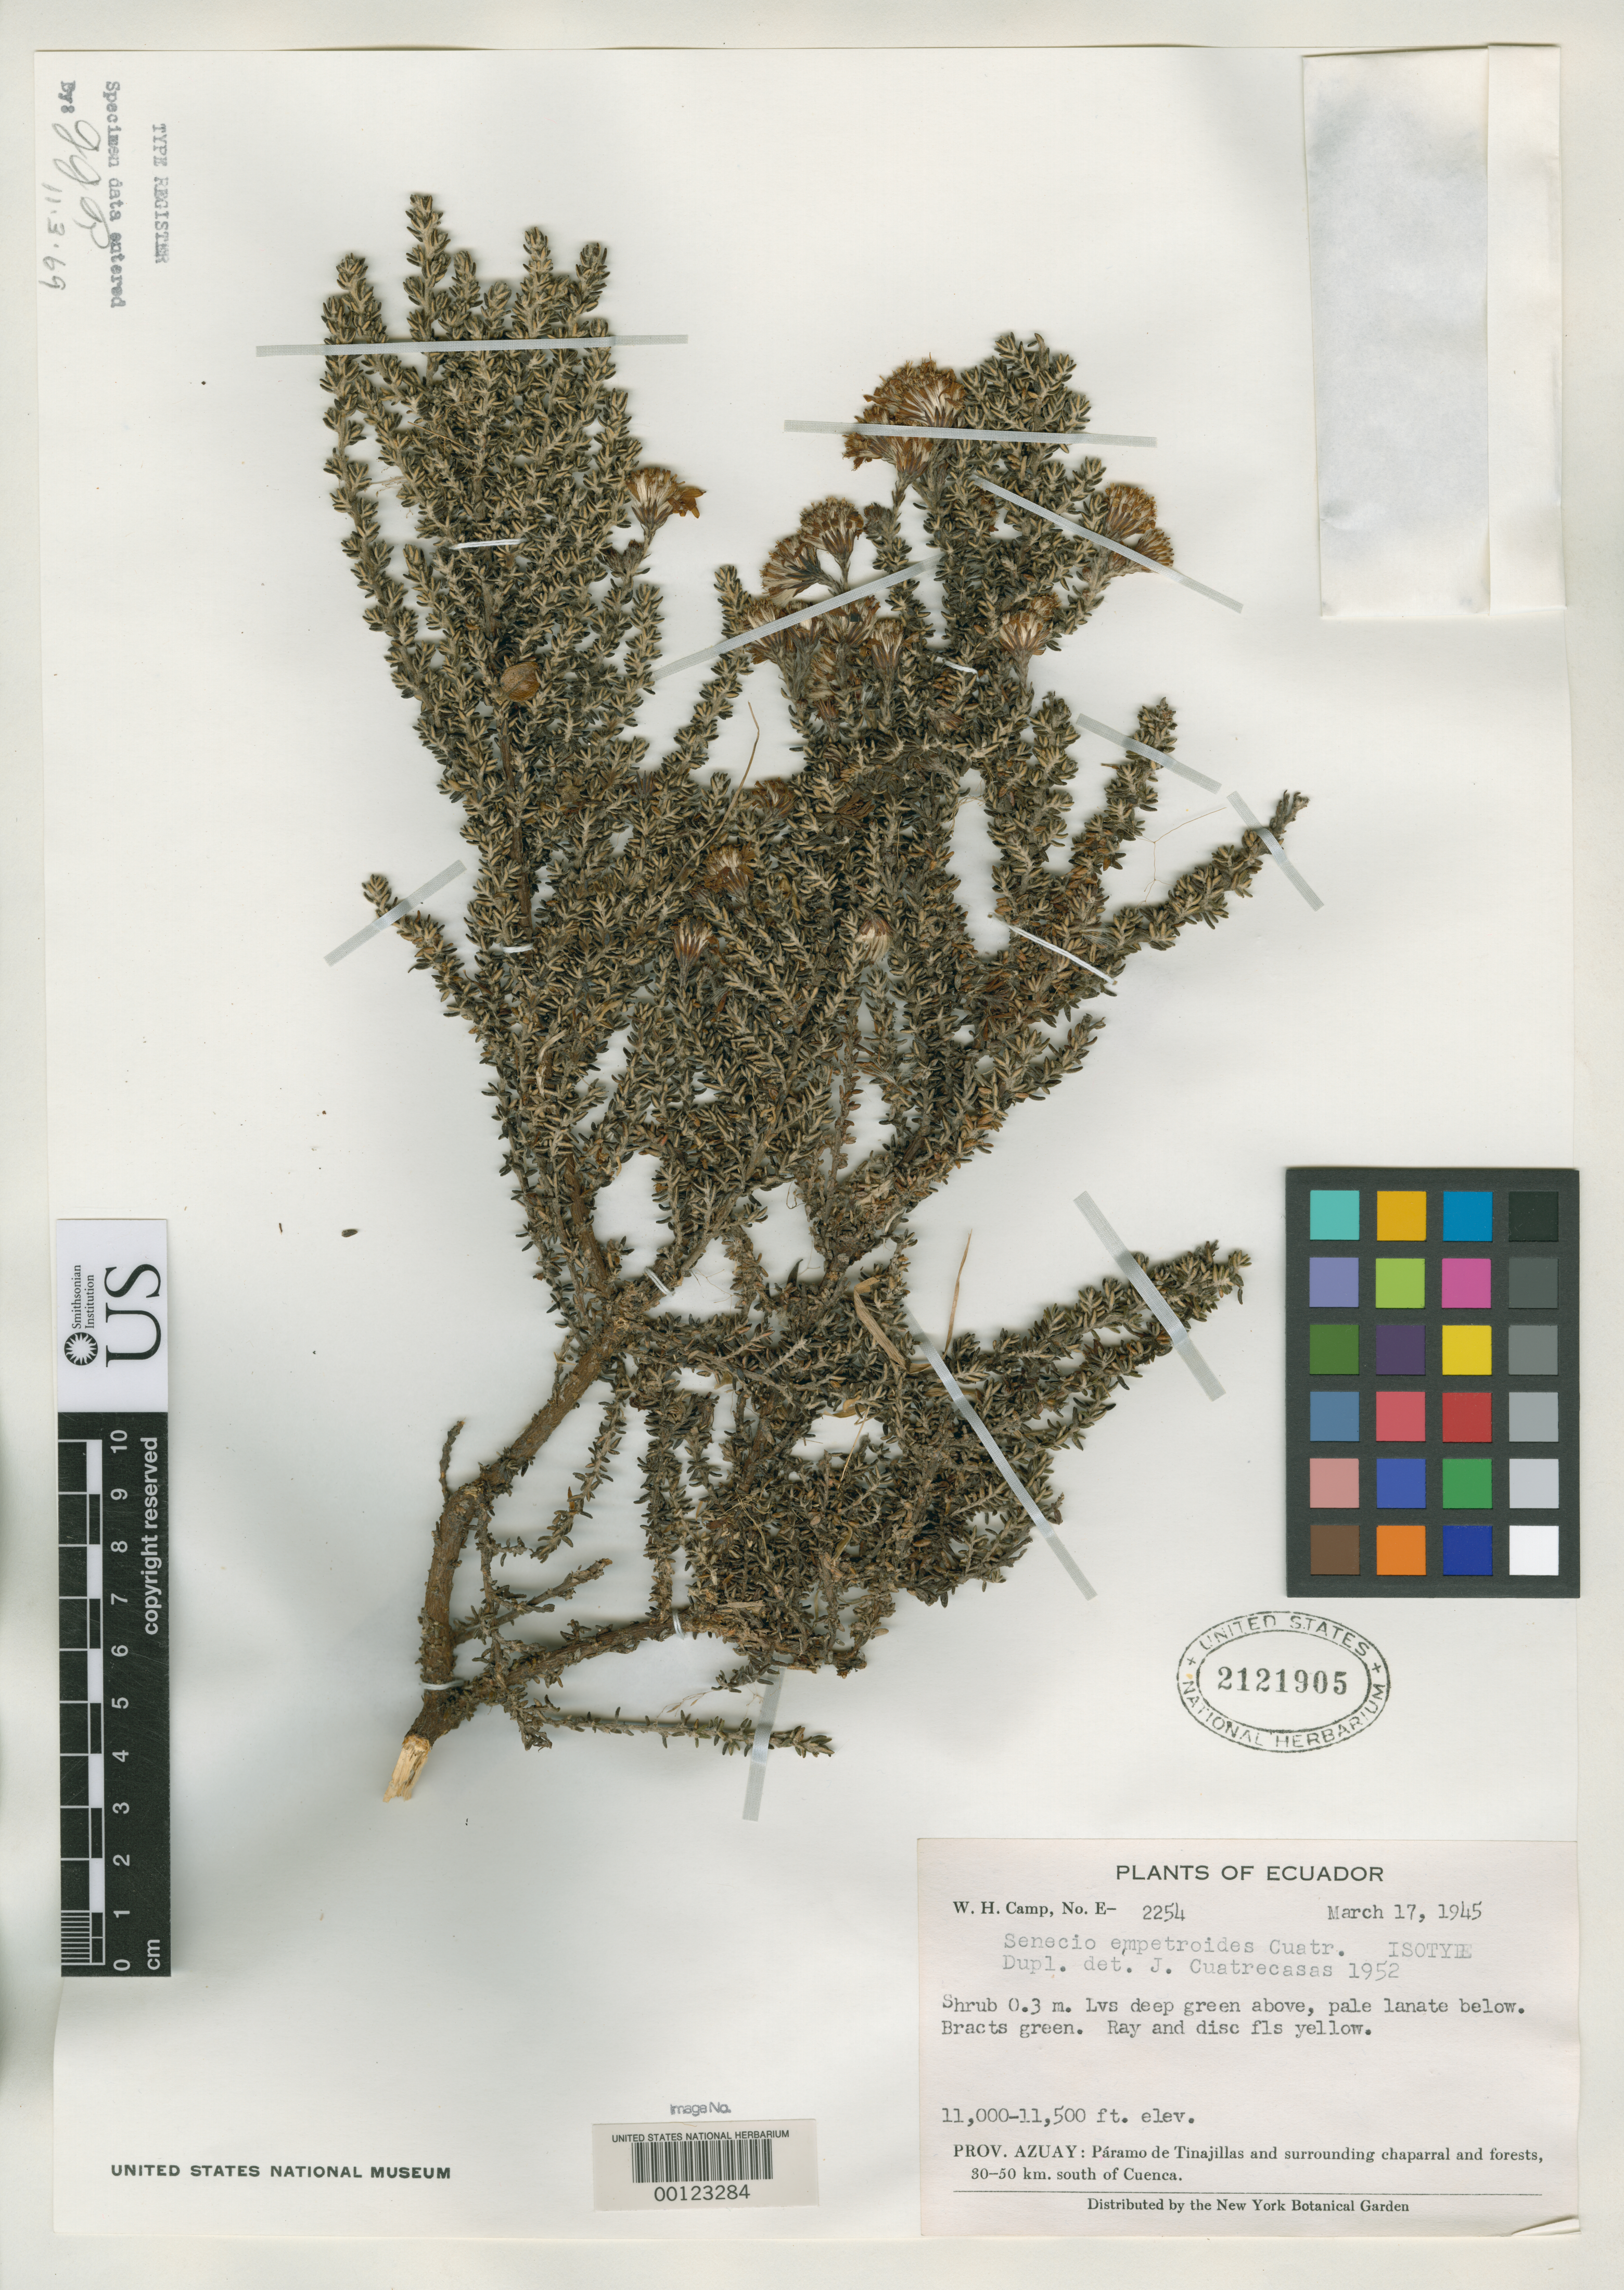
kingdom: Plantae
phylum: Tracheophyta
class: Magnoliopsida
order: Asterales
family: Asteraceae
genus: Senecio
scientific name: Senecio empetroides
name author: Cuatrec.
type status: Isotype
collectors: W. H. Camp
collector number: E-2254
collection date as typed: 17 Mar 1945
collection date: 1945-03-17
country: Ecuador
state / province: Azuay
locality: Paramo de Tinajillas, 30-50 km S of Cuenca.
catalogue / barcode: US 2121905